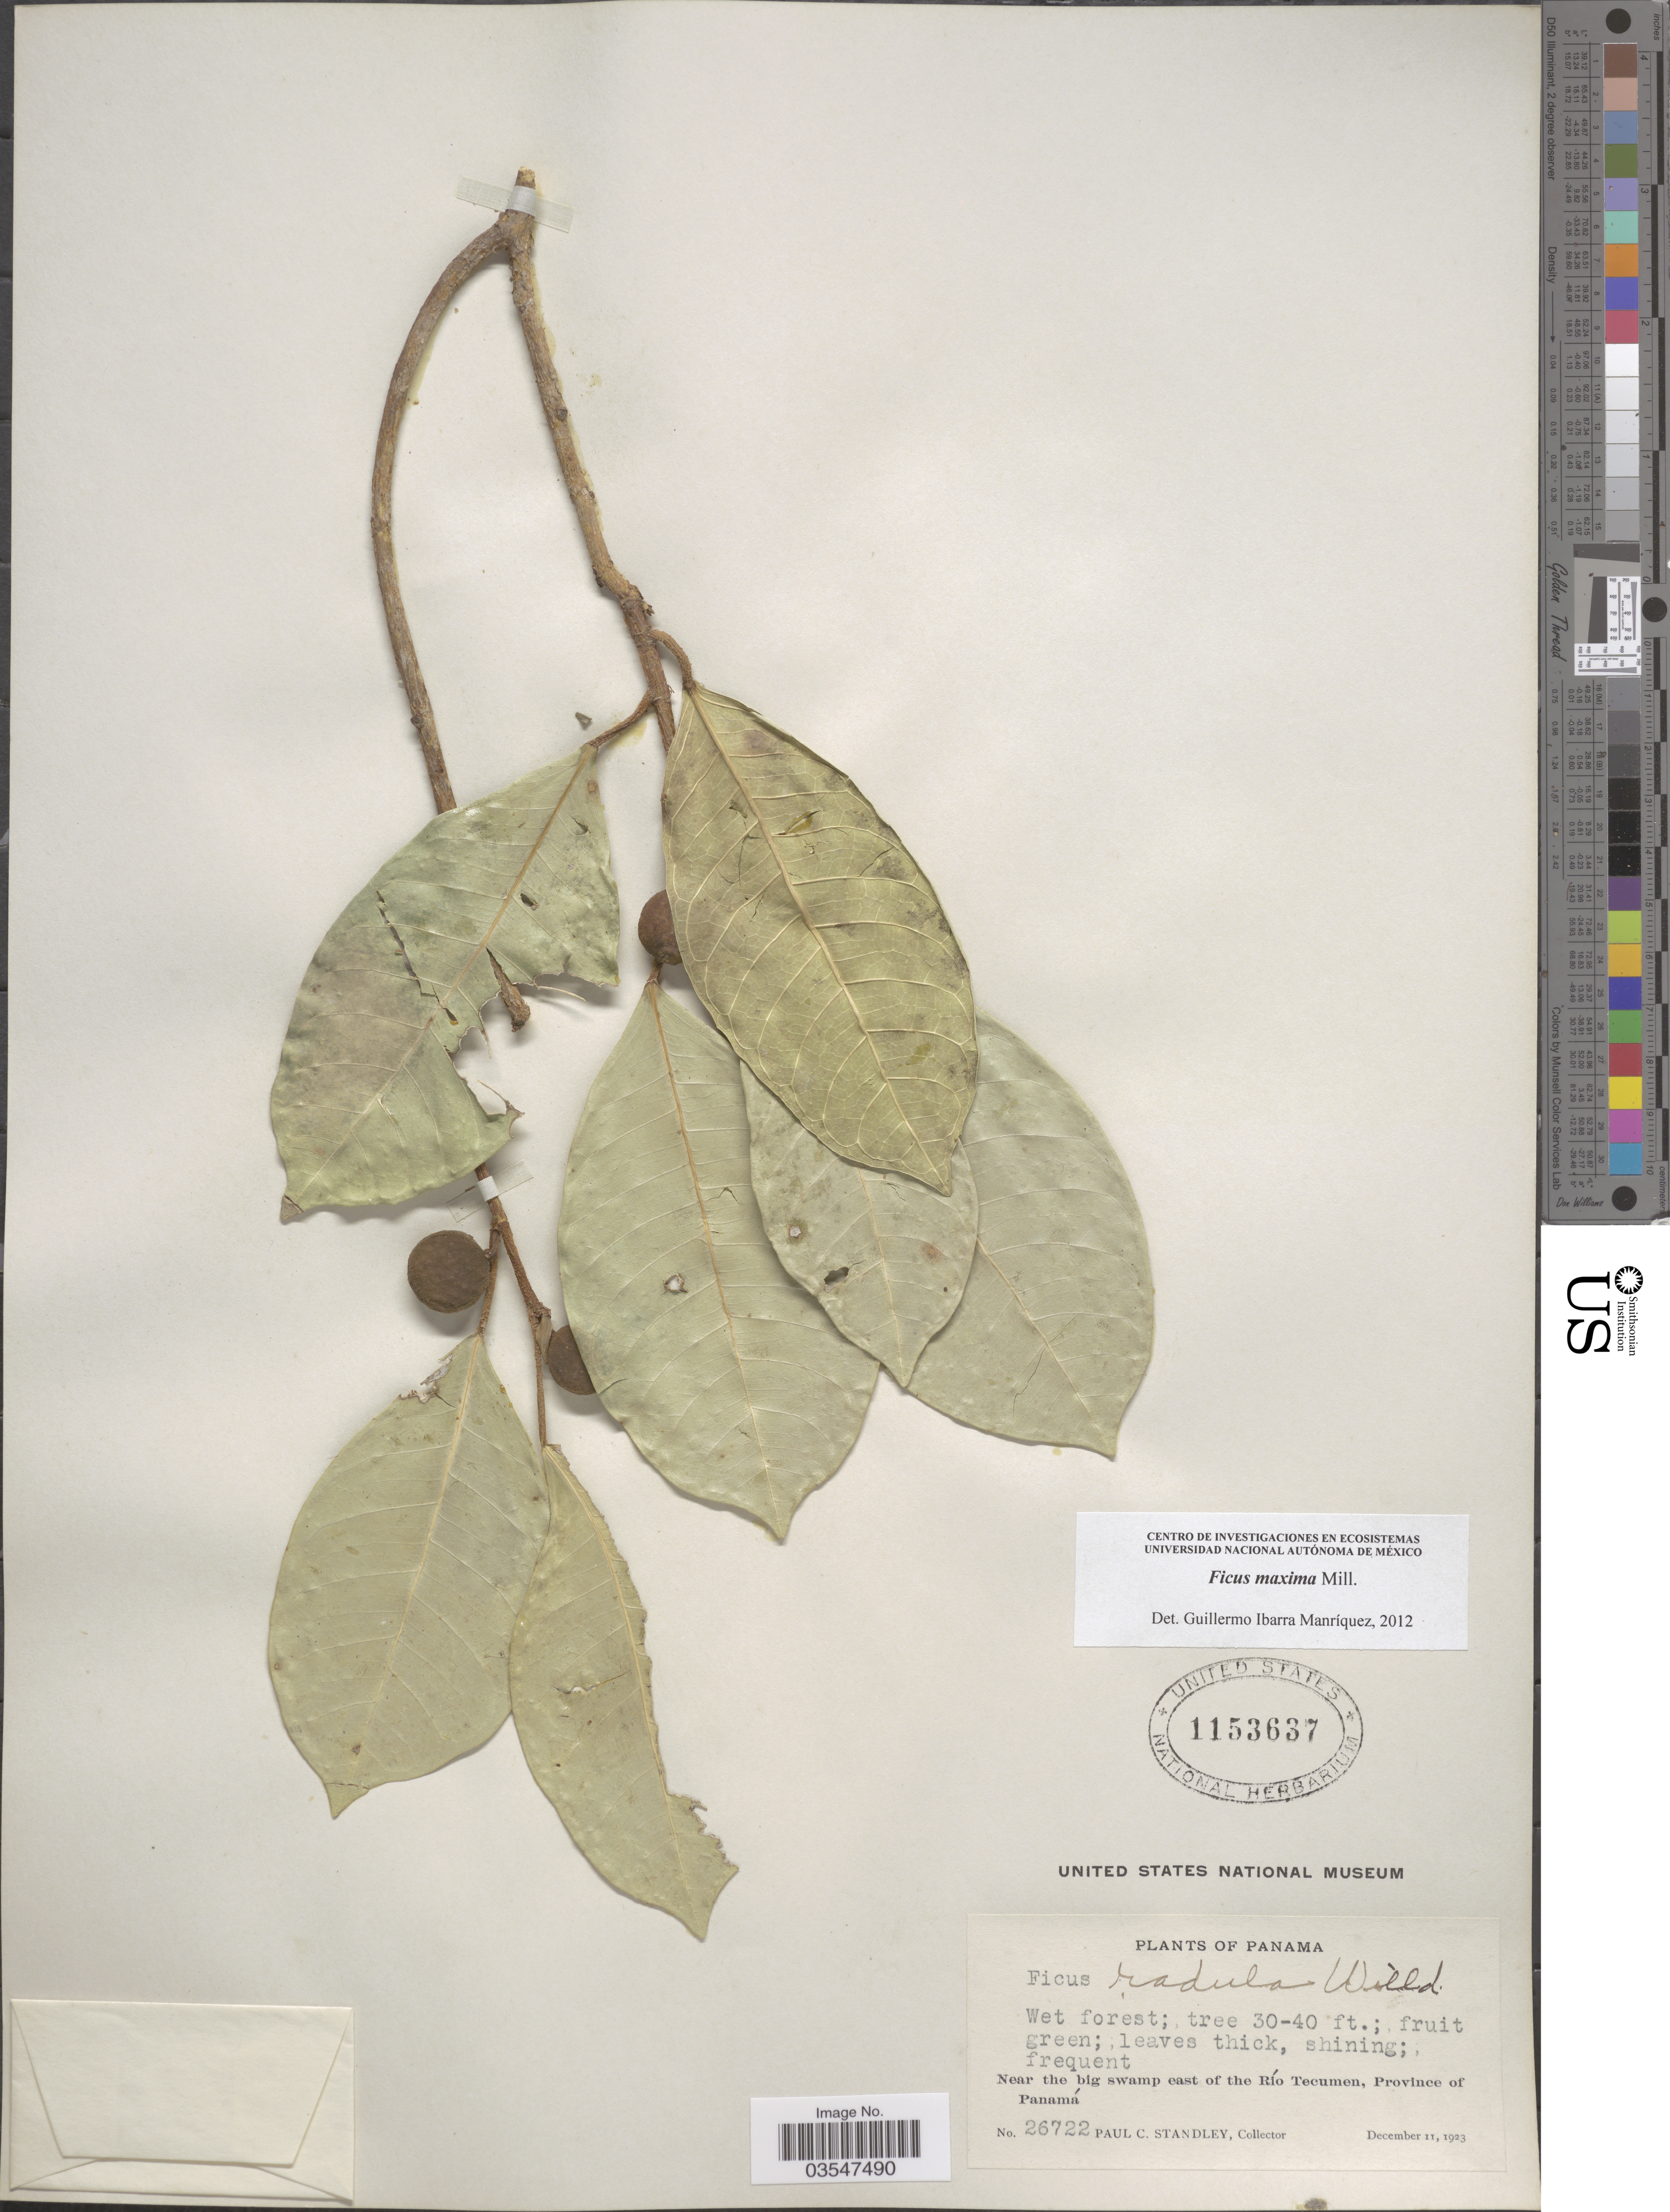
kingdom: Plantae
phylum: Tracheophyta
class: Magnoliopsida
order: Rosales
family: Moraceae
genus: Ficus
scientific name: Ficus maxima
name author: Mill.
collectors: P. C. Standley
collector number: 26722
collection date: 1923-12-11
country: Panama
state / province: Panamá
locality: Near the big swamp east of the Río Tecumen.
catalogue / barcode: US 1153637